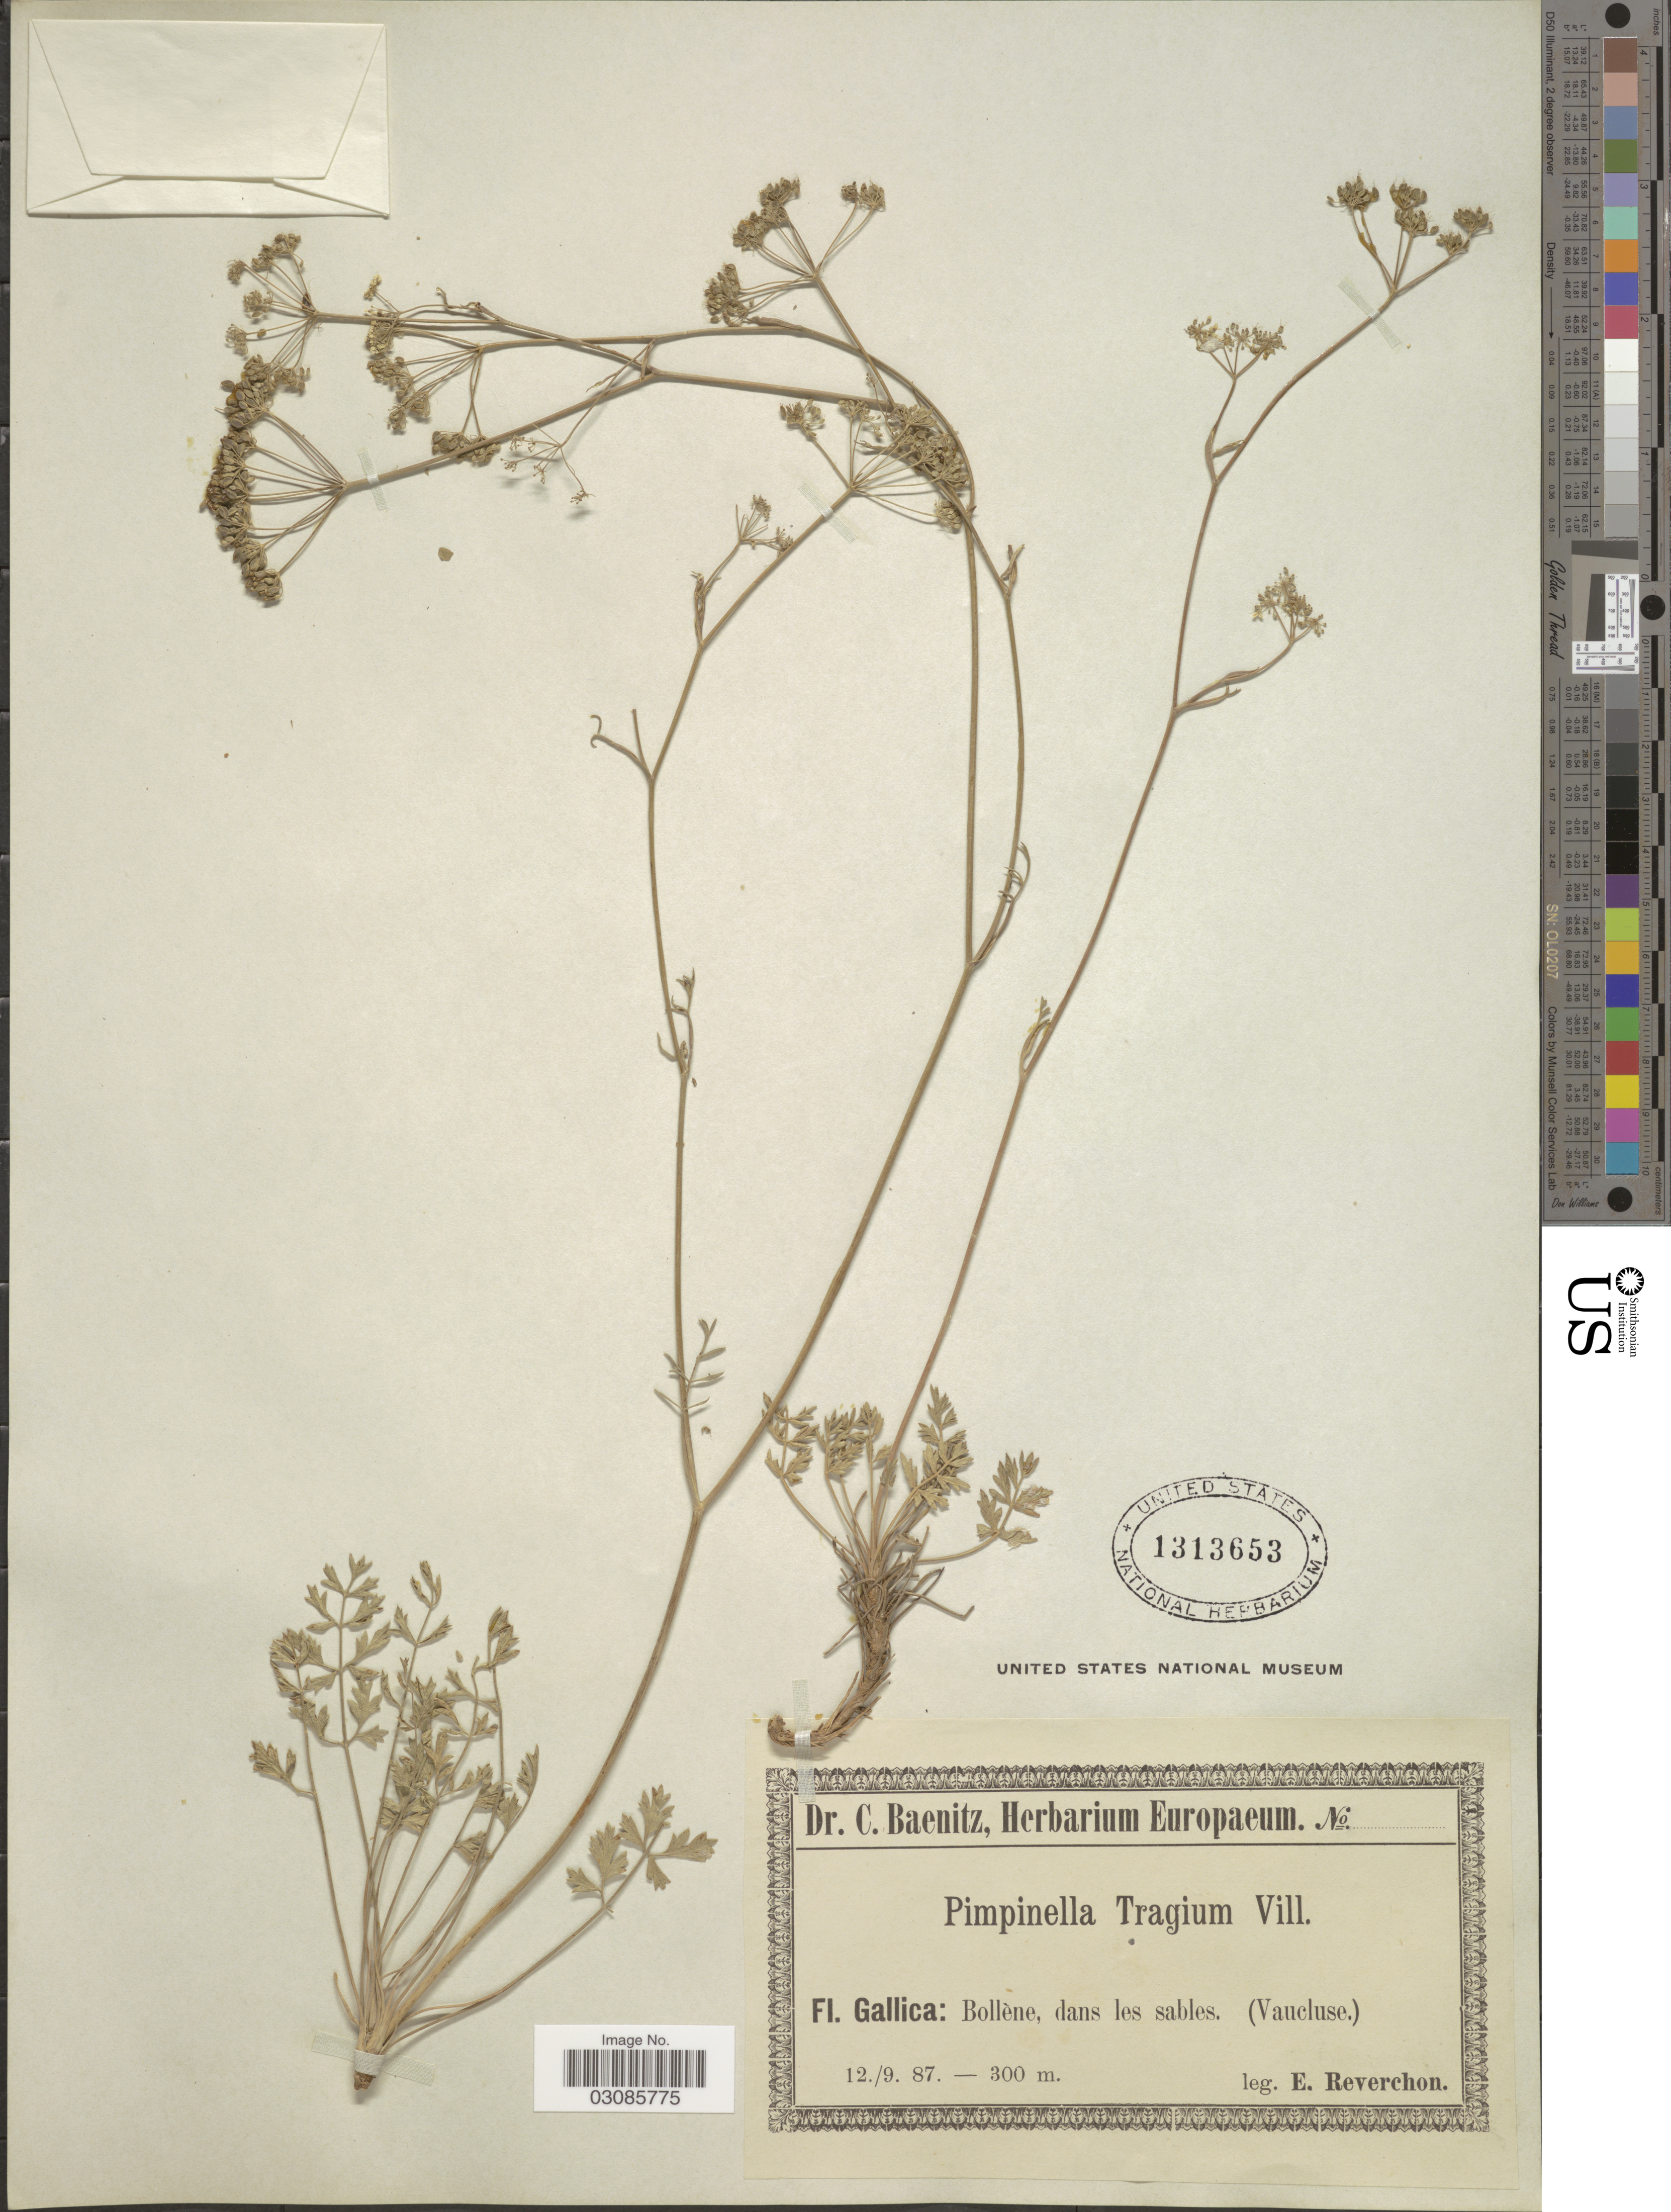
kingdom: Plantae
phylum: Tracheophyta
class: Magnoliopsida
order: Apiales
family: Apiaceae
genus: Pimpinella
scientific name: Pimpinella tragium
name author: Vill.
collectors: E. Reverchon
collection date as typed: Transcribed d/m/y: 12/9/87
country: France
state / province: Provence-Alpes-Côte d'Azur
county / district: Vaucluse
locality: Gallica: Bollène, dans les sables. (Vaucluse.).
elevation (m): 300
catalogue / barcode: US 1313653